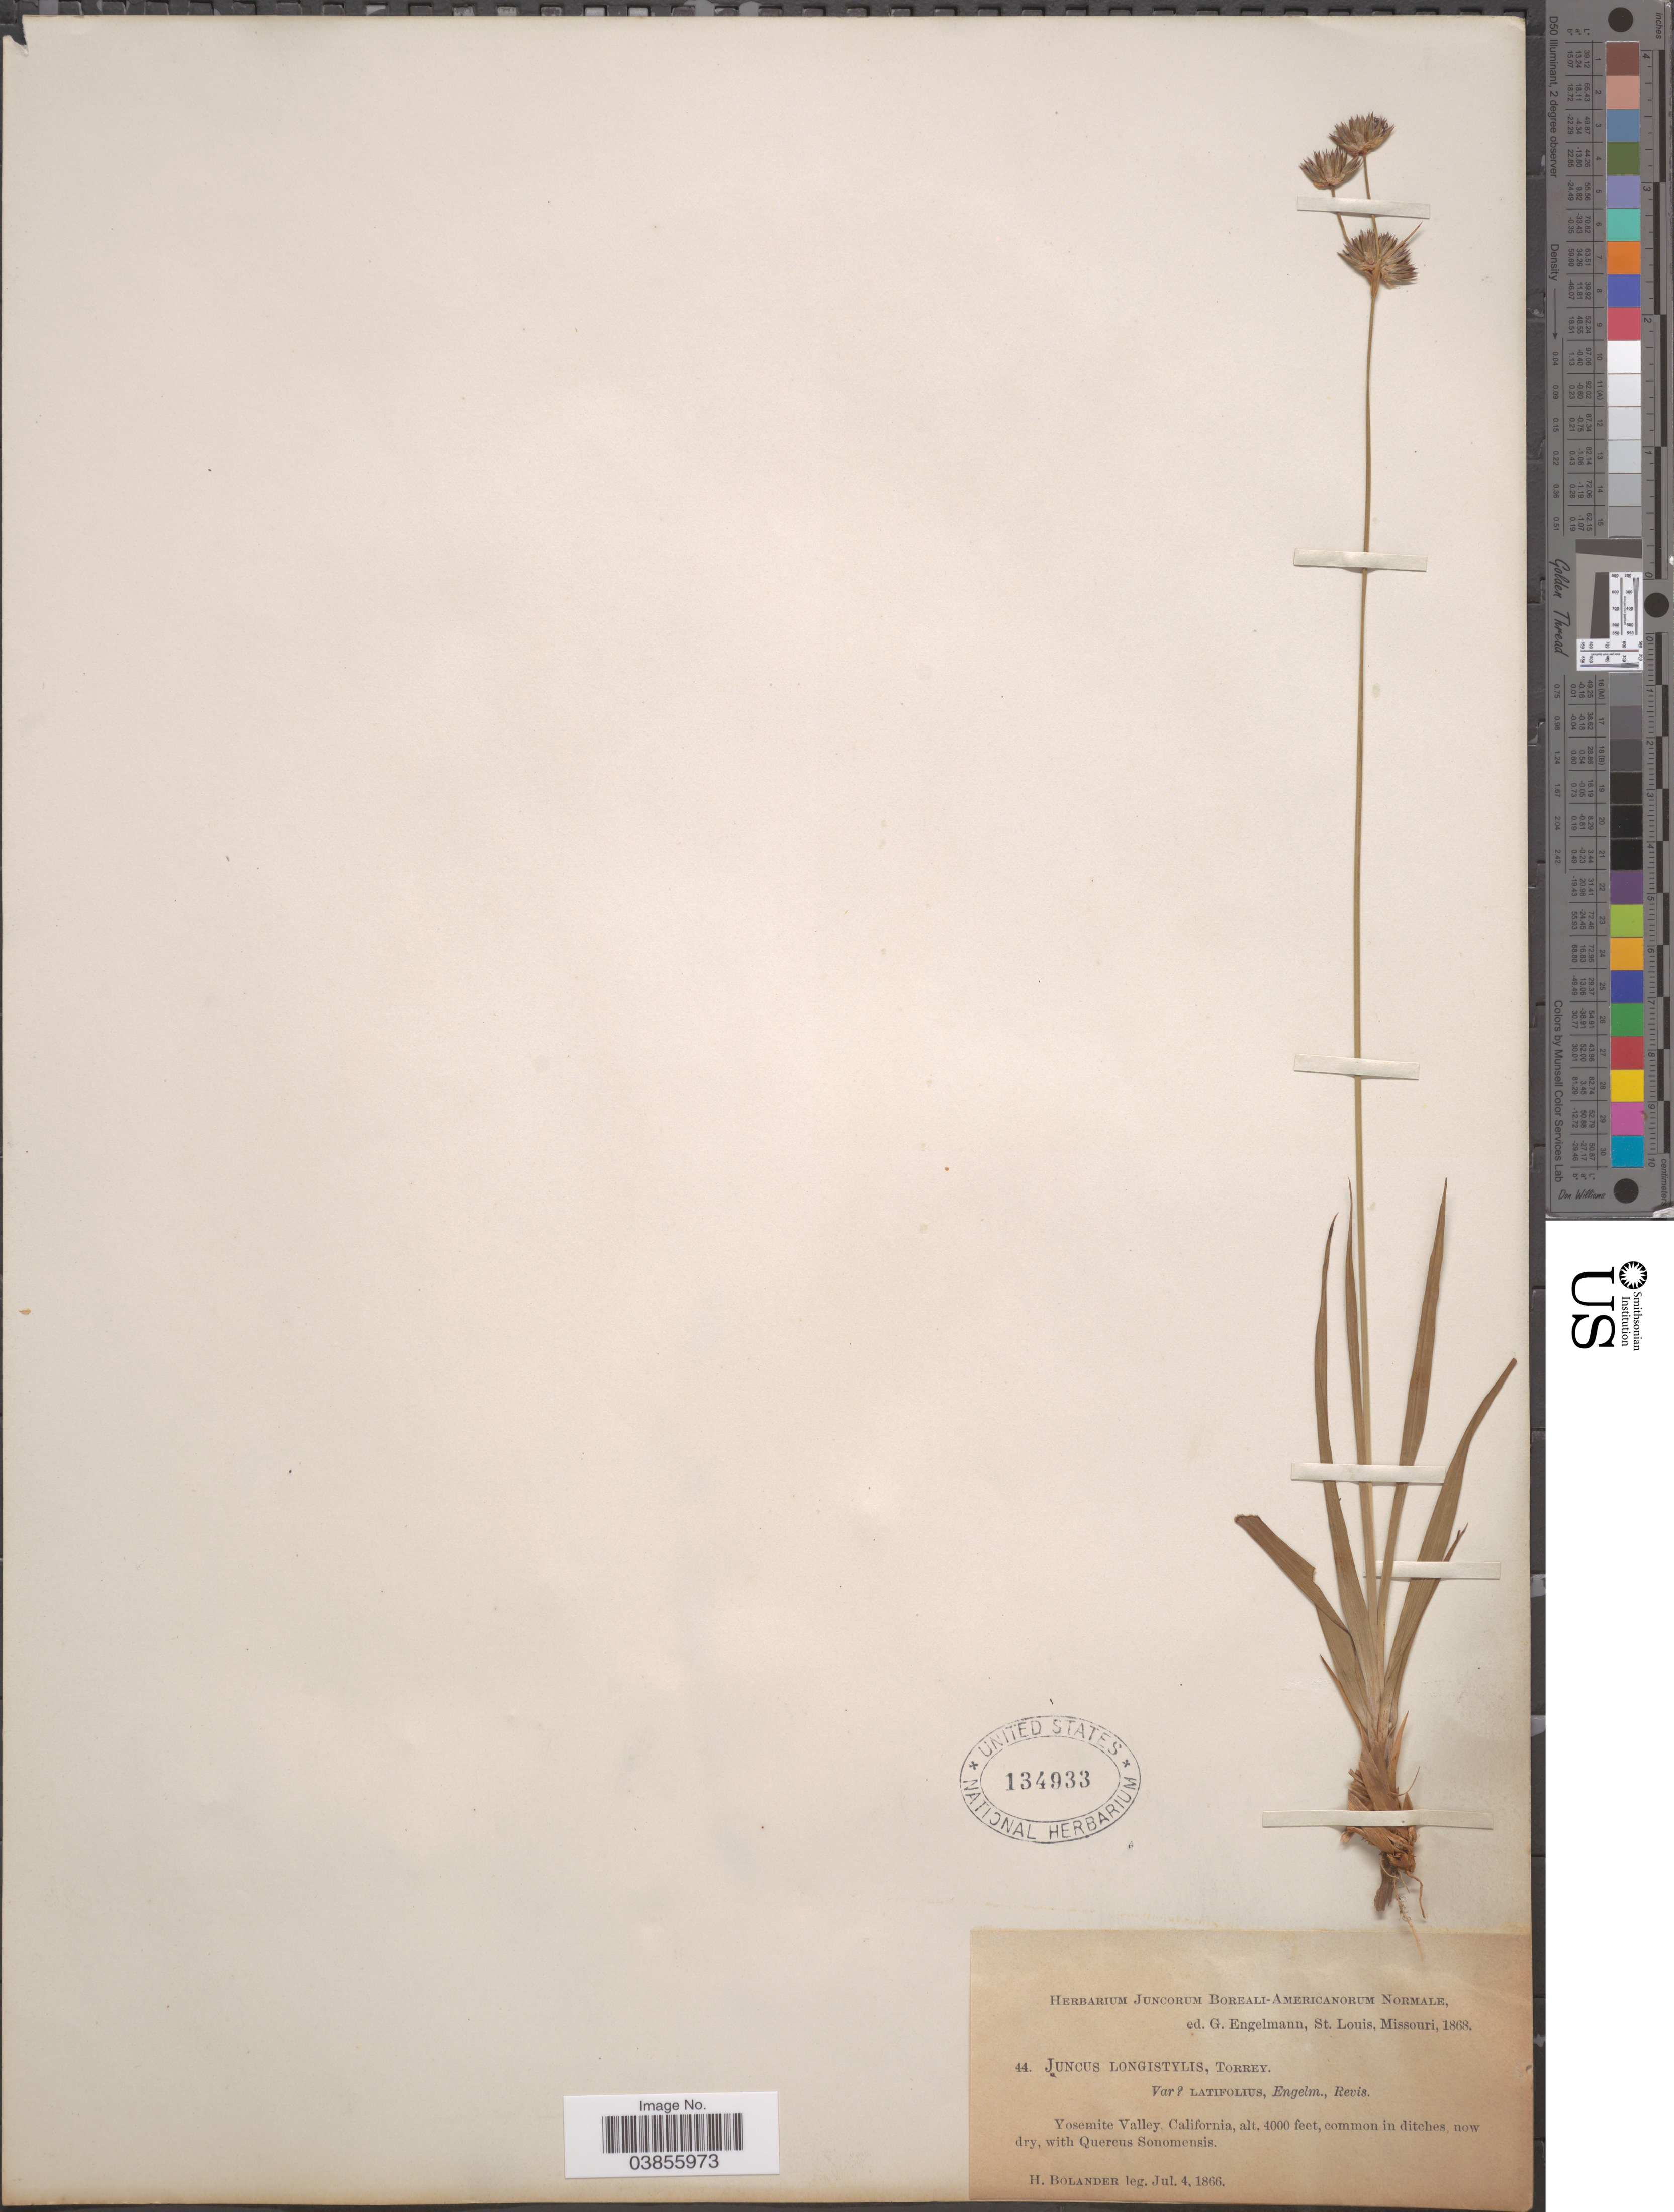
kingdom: Plantae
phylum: Tracheophyta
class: Liliopsida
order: Poales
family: Juncaceae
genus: Juncus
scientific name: Juncus orthophyllus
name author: Coville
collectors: H. Bolander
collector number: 44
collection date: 1866-07-04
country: United States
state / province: California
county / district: Mariposa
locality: Yosemite Valley.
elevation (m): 1219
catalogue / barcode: US 134933